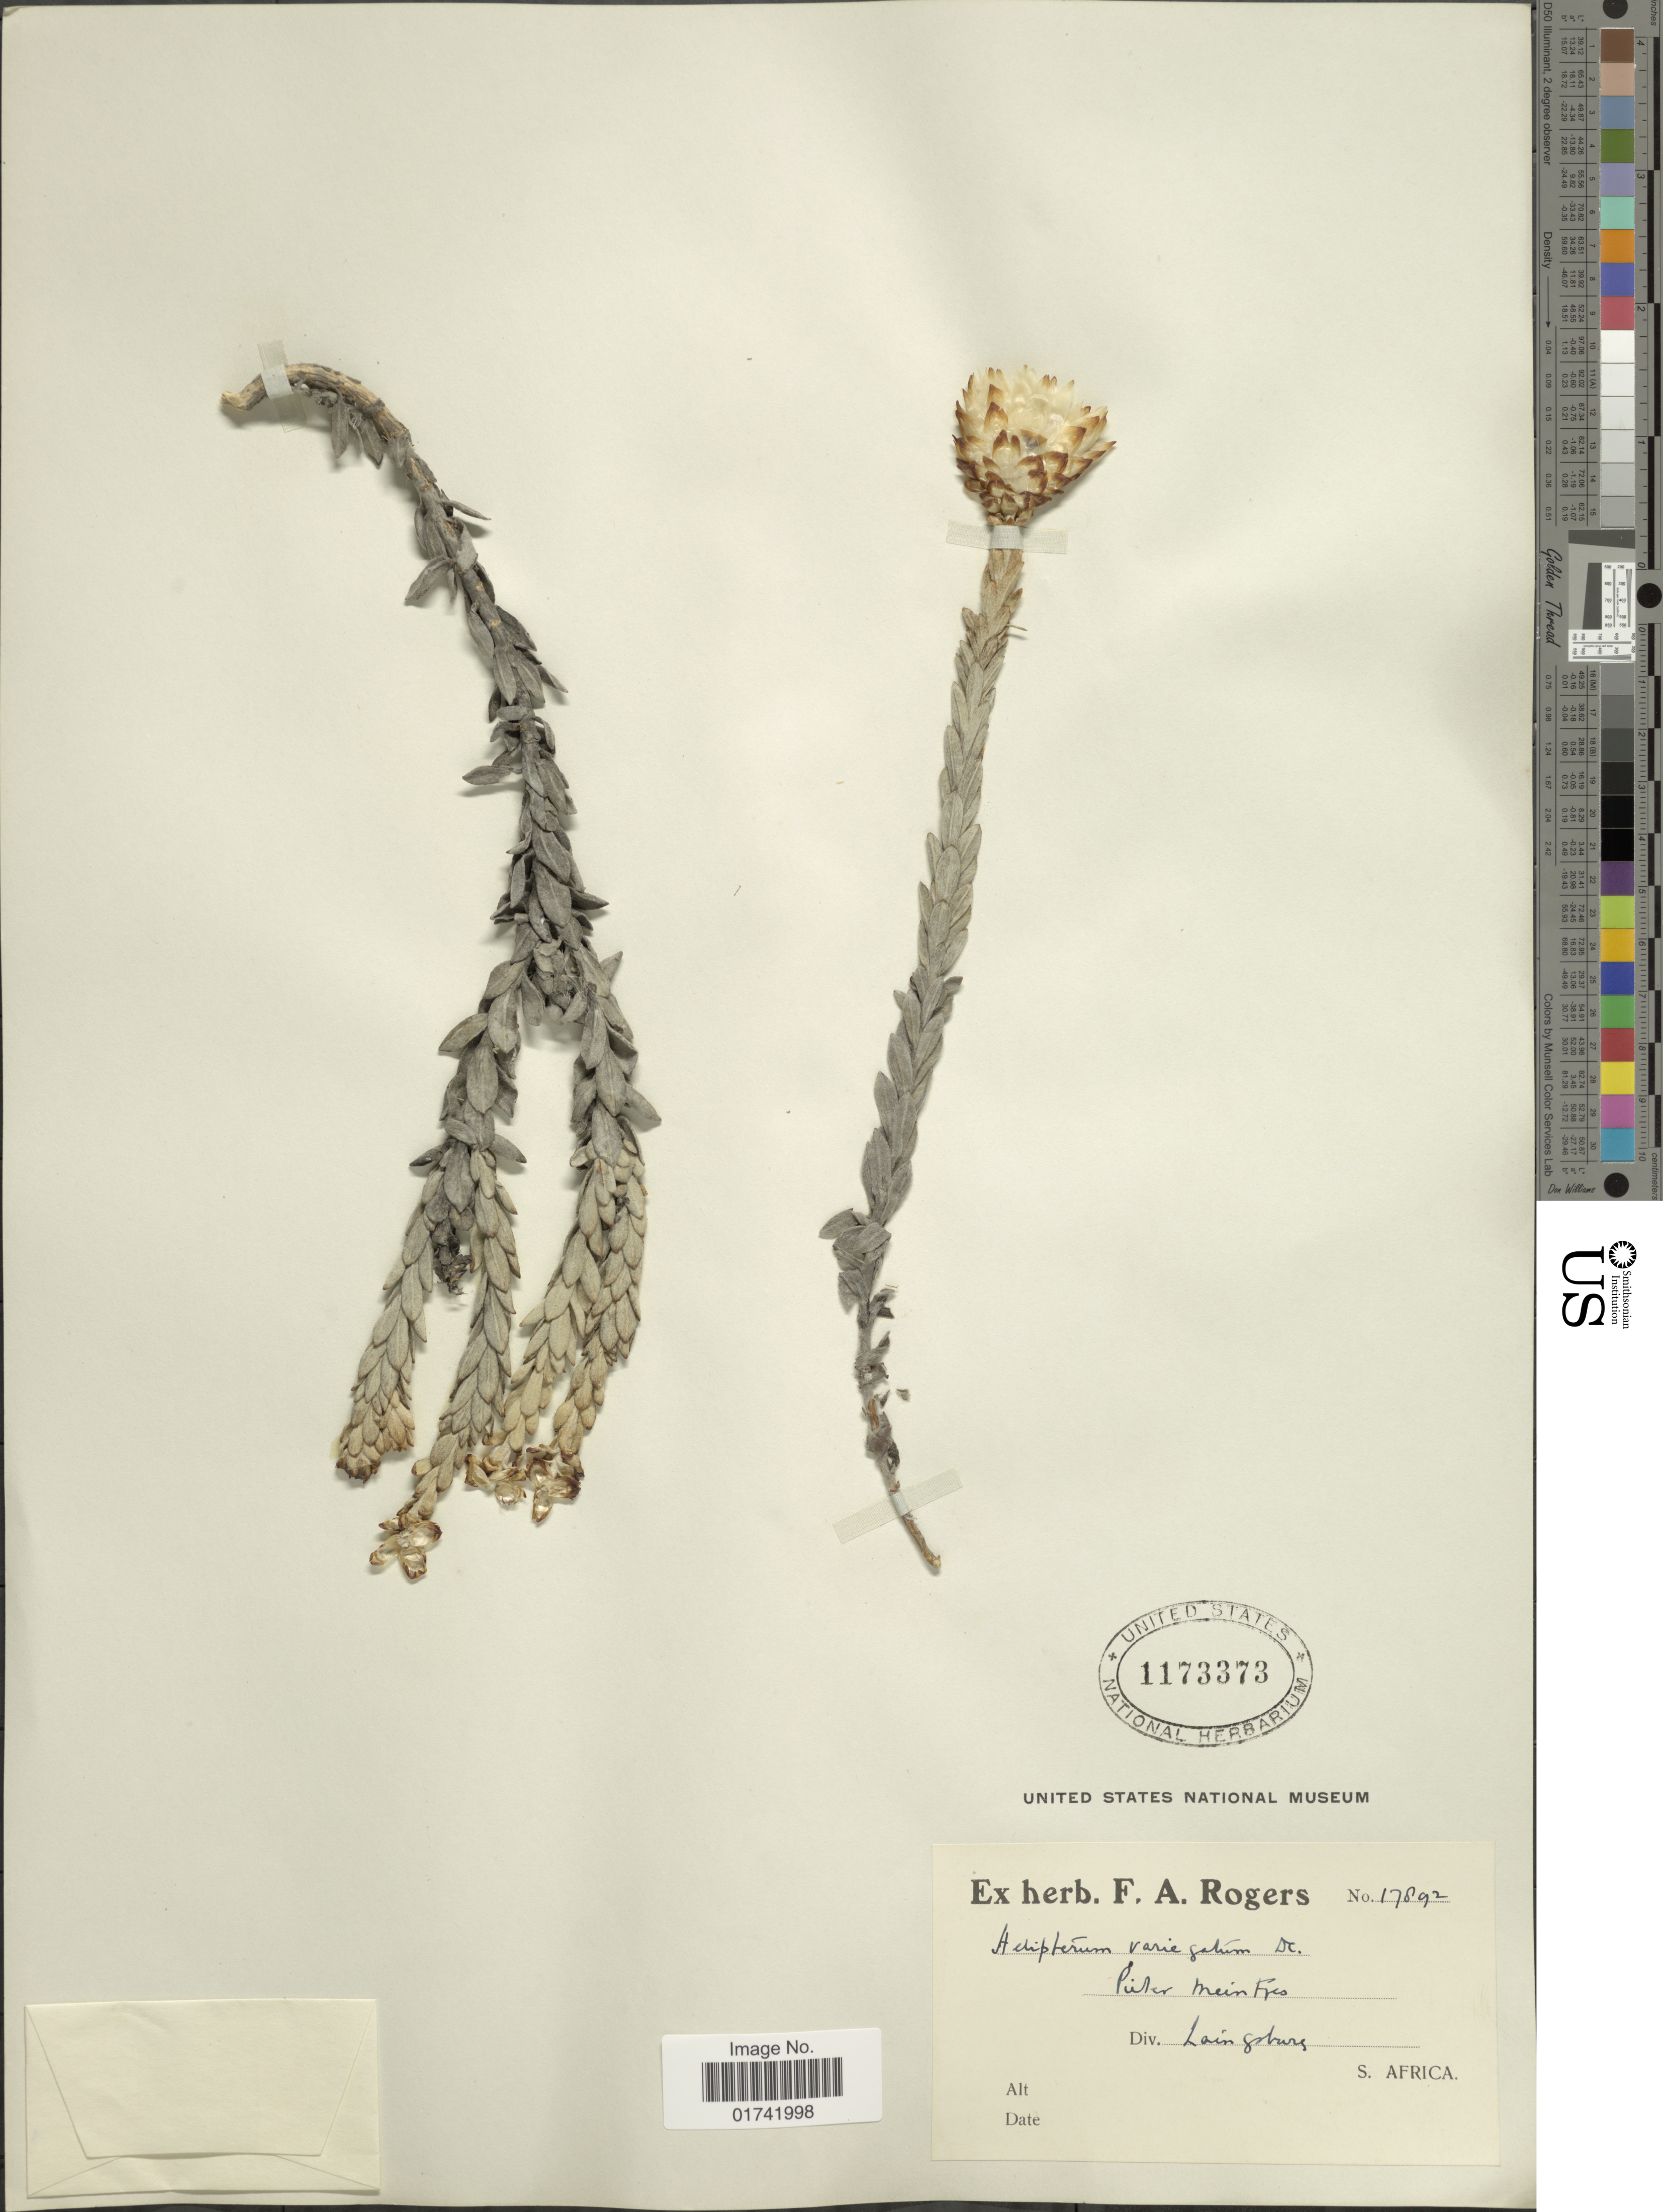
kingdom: Plantae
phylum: Tracheophyta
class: Magnoliopsida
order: Asterales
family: Asteraceae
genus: Helipterum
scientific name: Helipterum variegatum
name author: (P.J. Bergius) DC.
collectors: ex herb. F. A. Rogers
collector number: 17892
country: South Africa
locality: Div. Laingsburg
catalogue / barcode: US 1173373